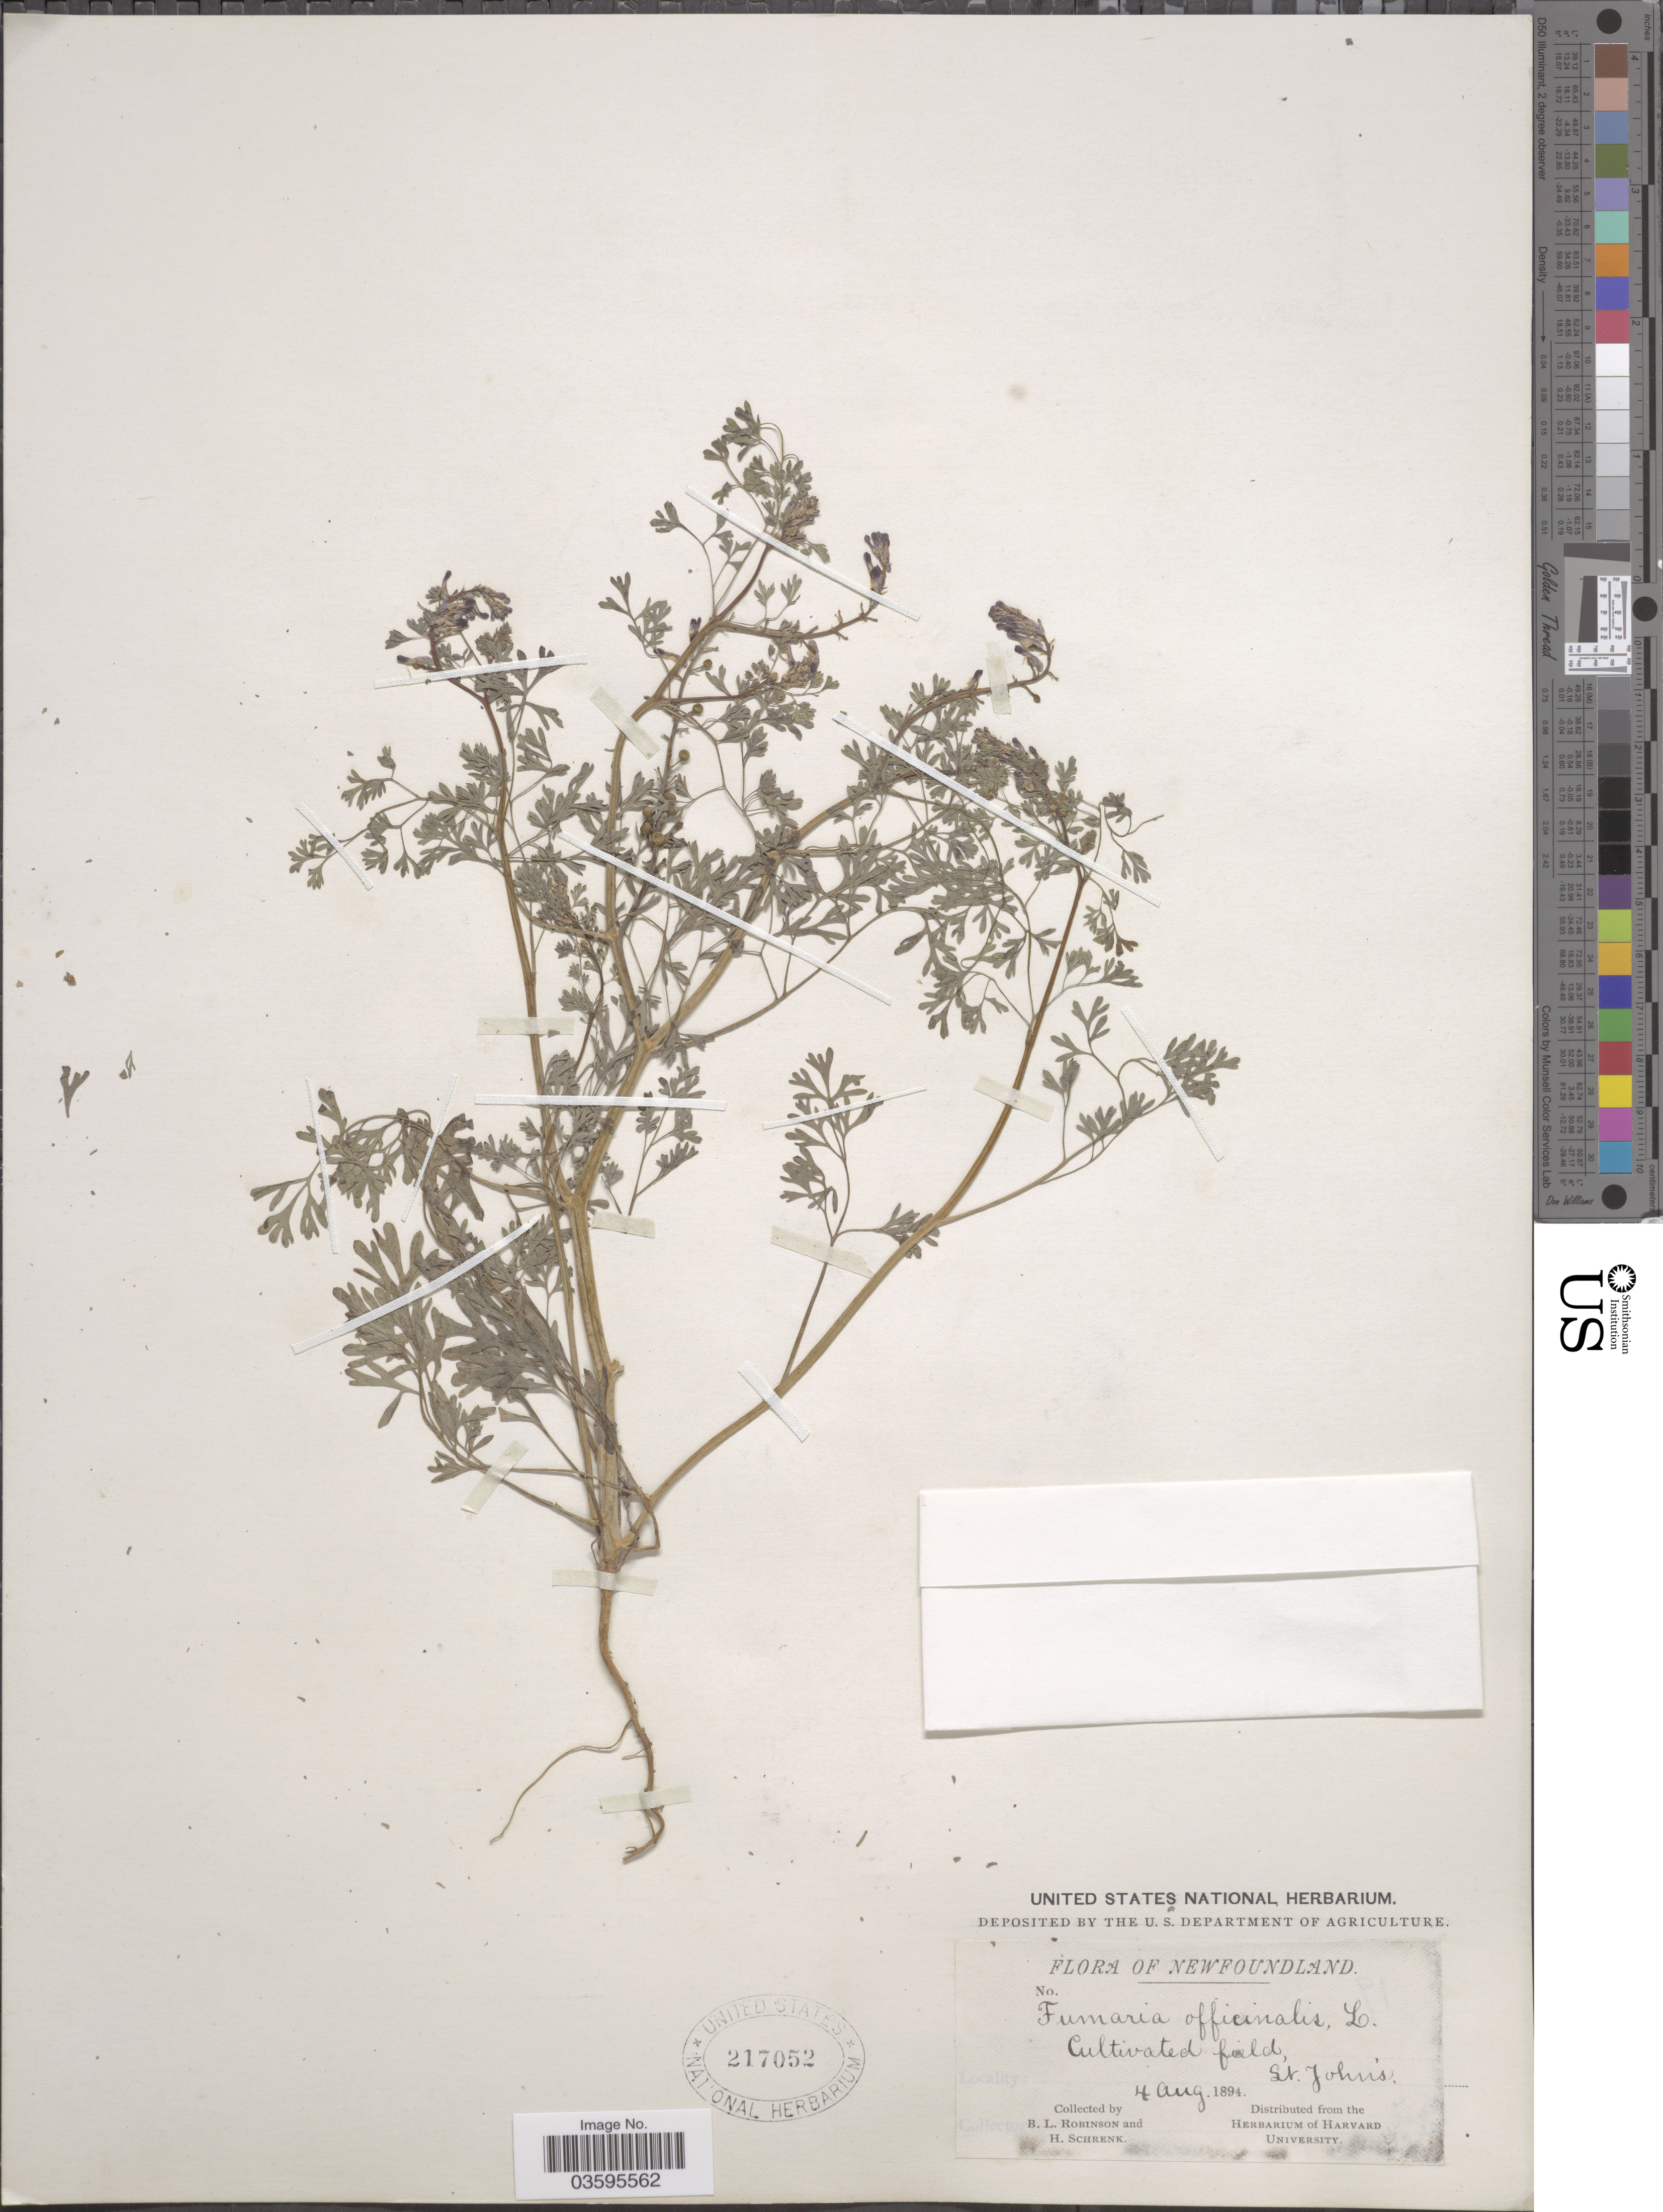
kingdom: Plantae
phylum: Tracheophyta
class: Magnoliopsida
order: Ranunculales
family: Papaveraceae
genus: Fumaria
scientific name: Fumaria officinalis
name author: L.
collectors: B. L. Robinson & H. Schrenk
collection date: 1894-08-04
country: Canada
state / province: Newfoundland and Labrador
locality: St. John's.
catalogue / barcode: US 217052